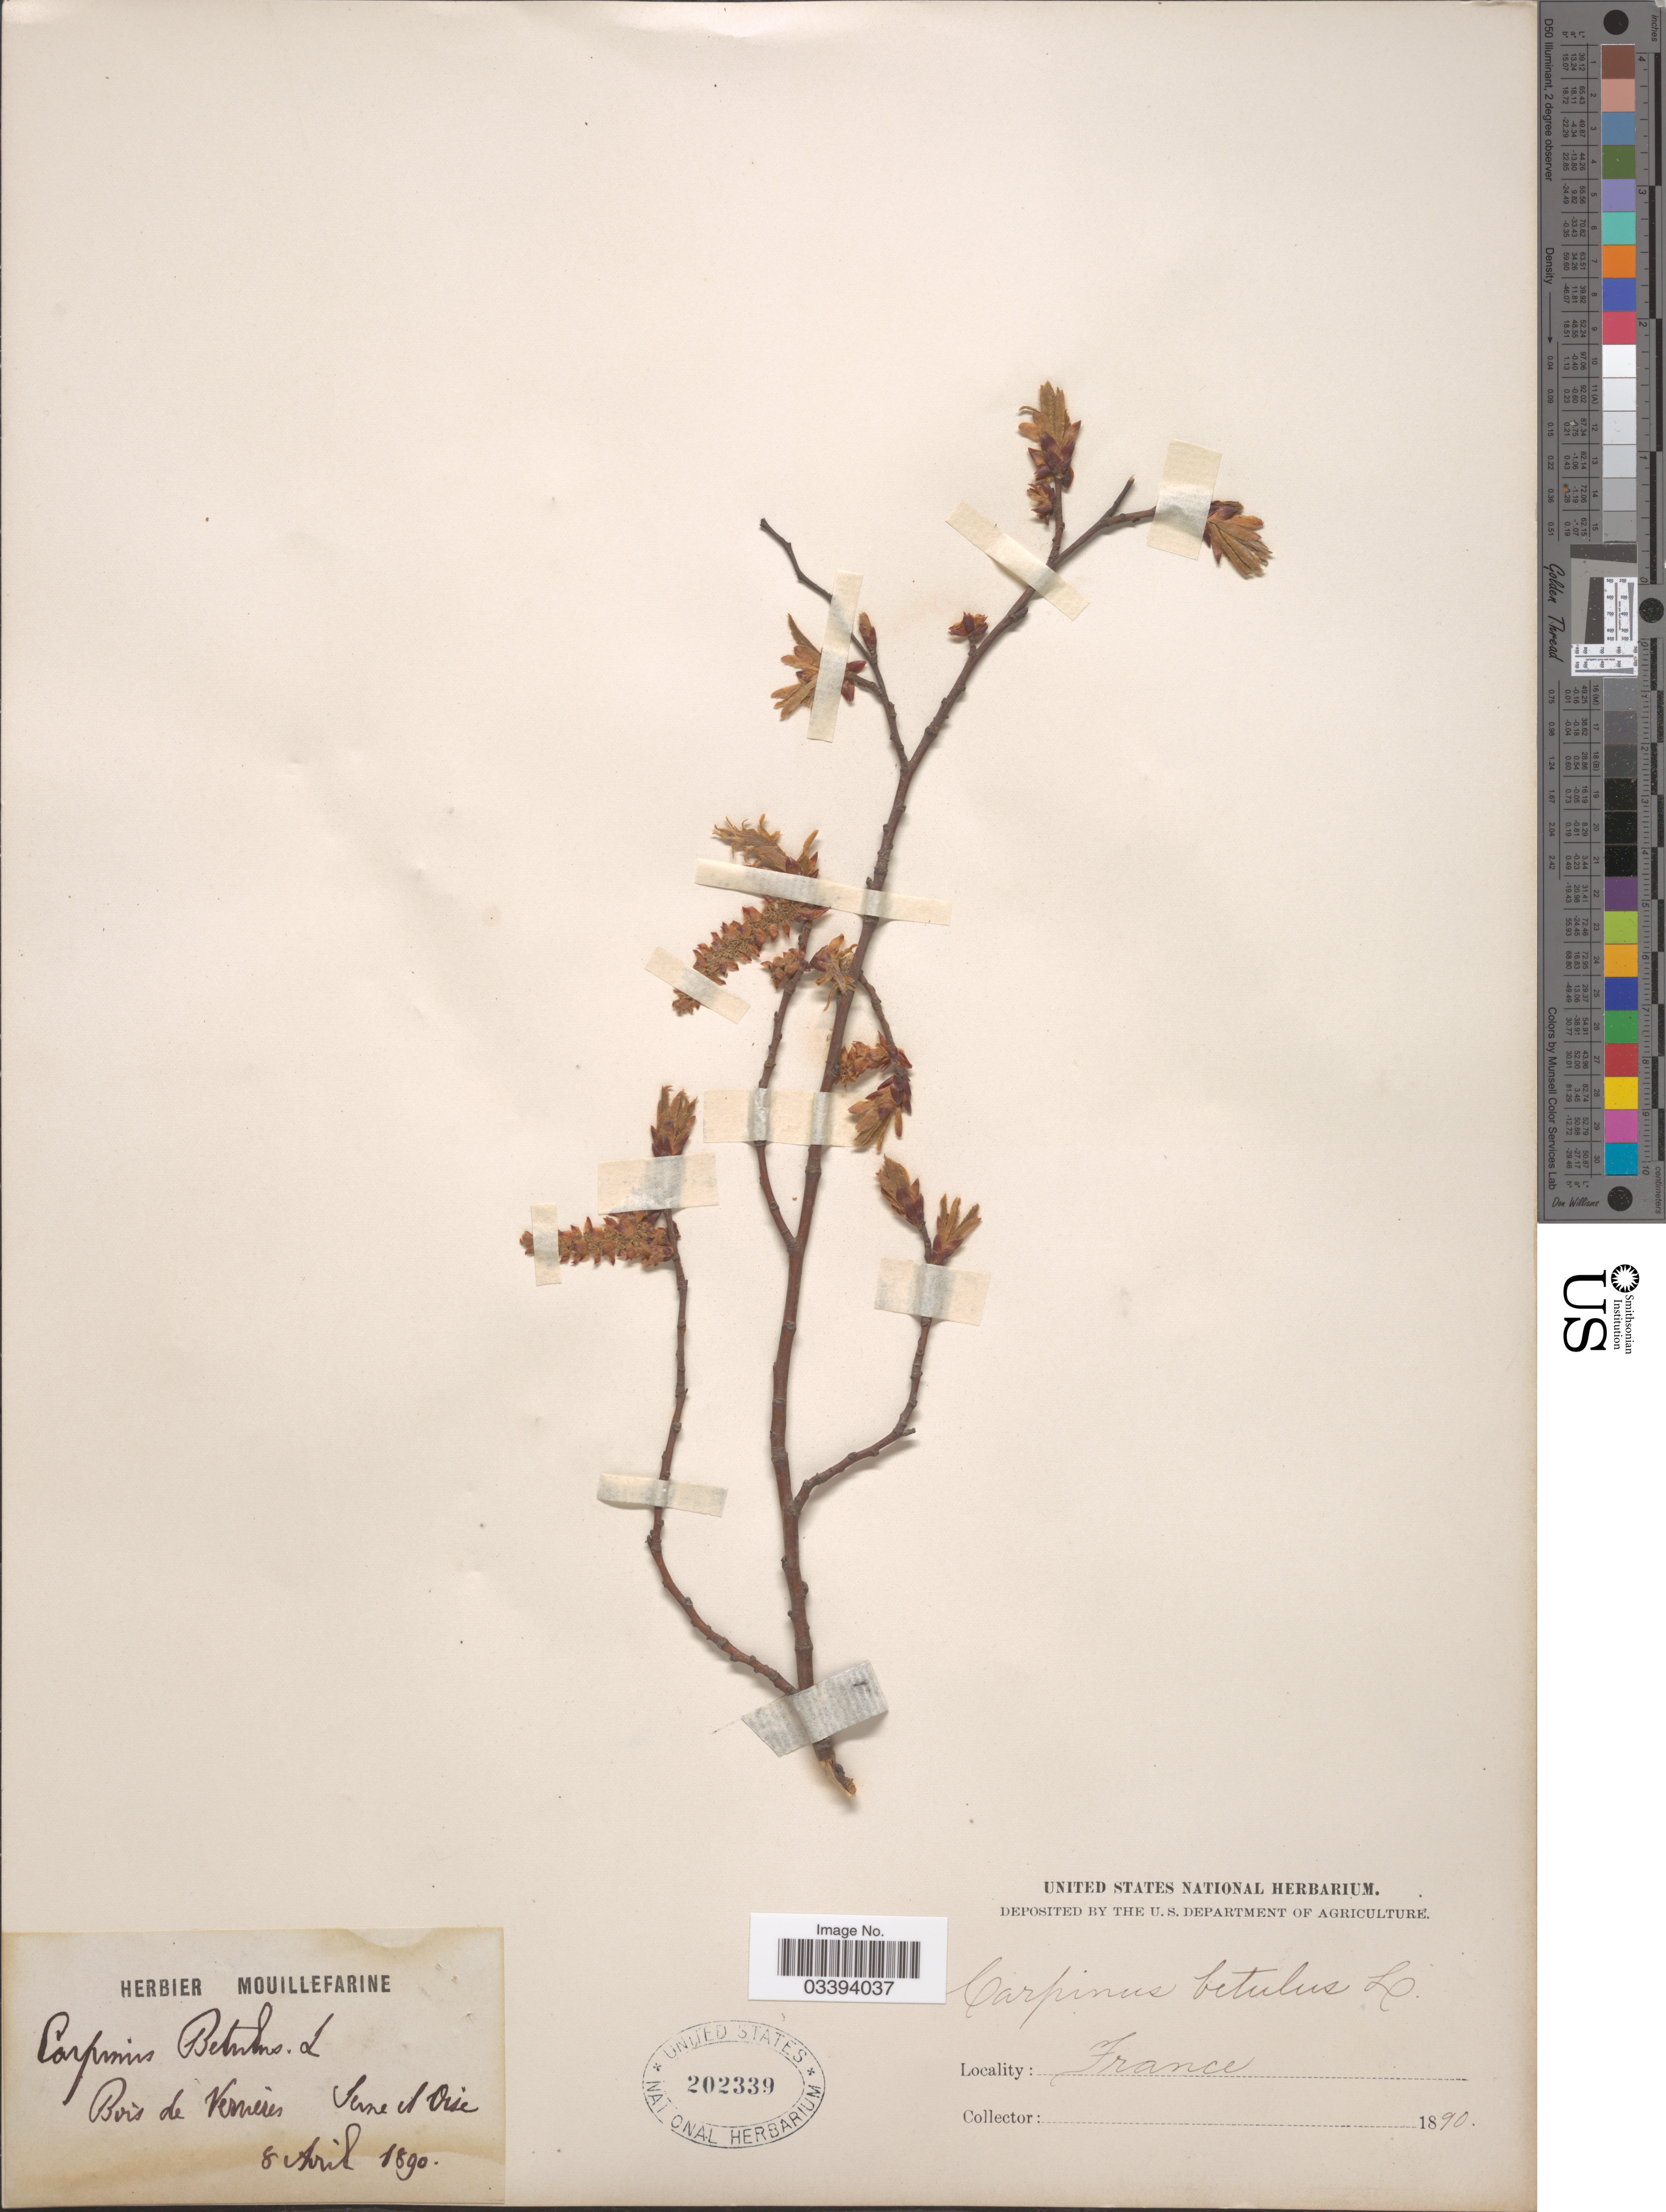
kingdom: Plantae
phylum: Tracheophyta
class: Magnoliopsida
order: Fagales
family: Betulaceae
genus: Carpinus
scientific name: Carpinus betulus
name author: L.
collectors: ex herb. Mouillefarine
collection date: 1890-04-08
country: France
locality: Bois de Versailles. Seine et Oise.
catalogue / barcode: US 202339